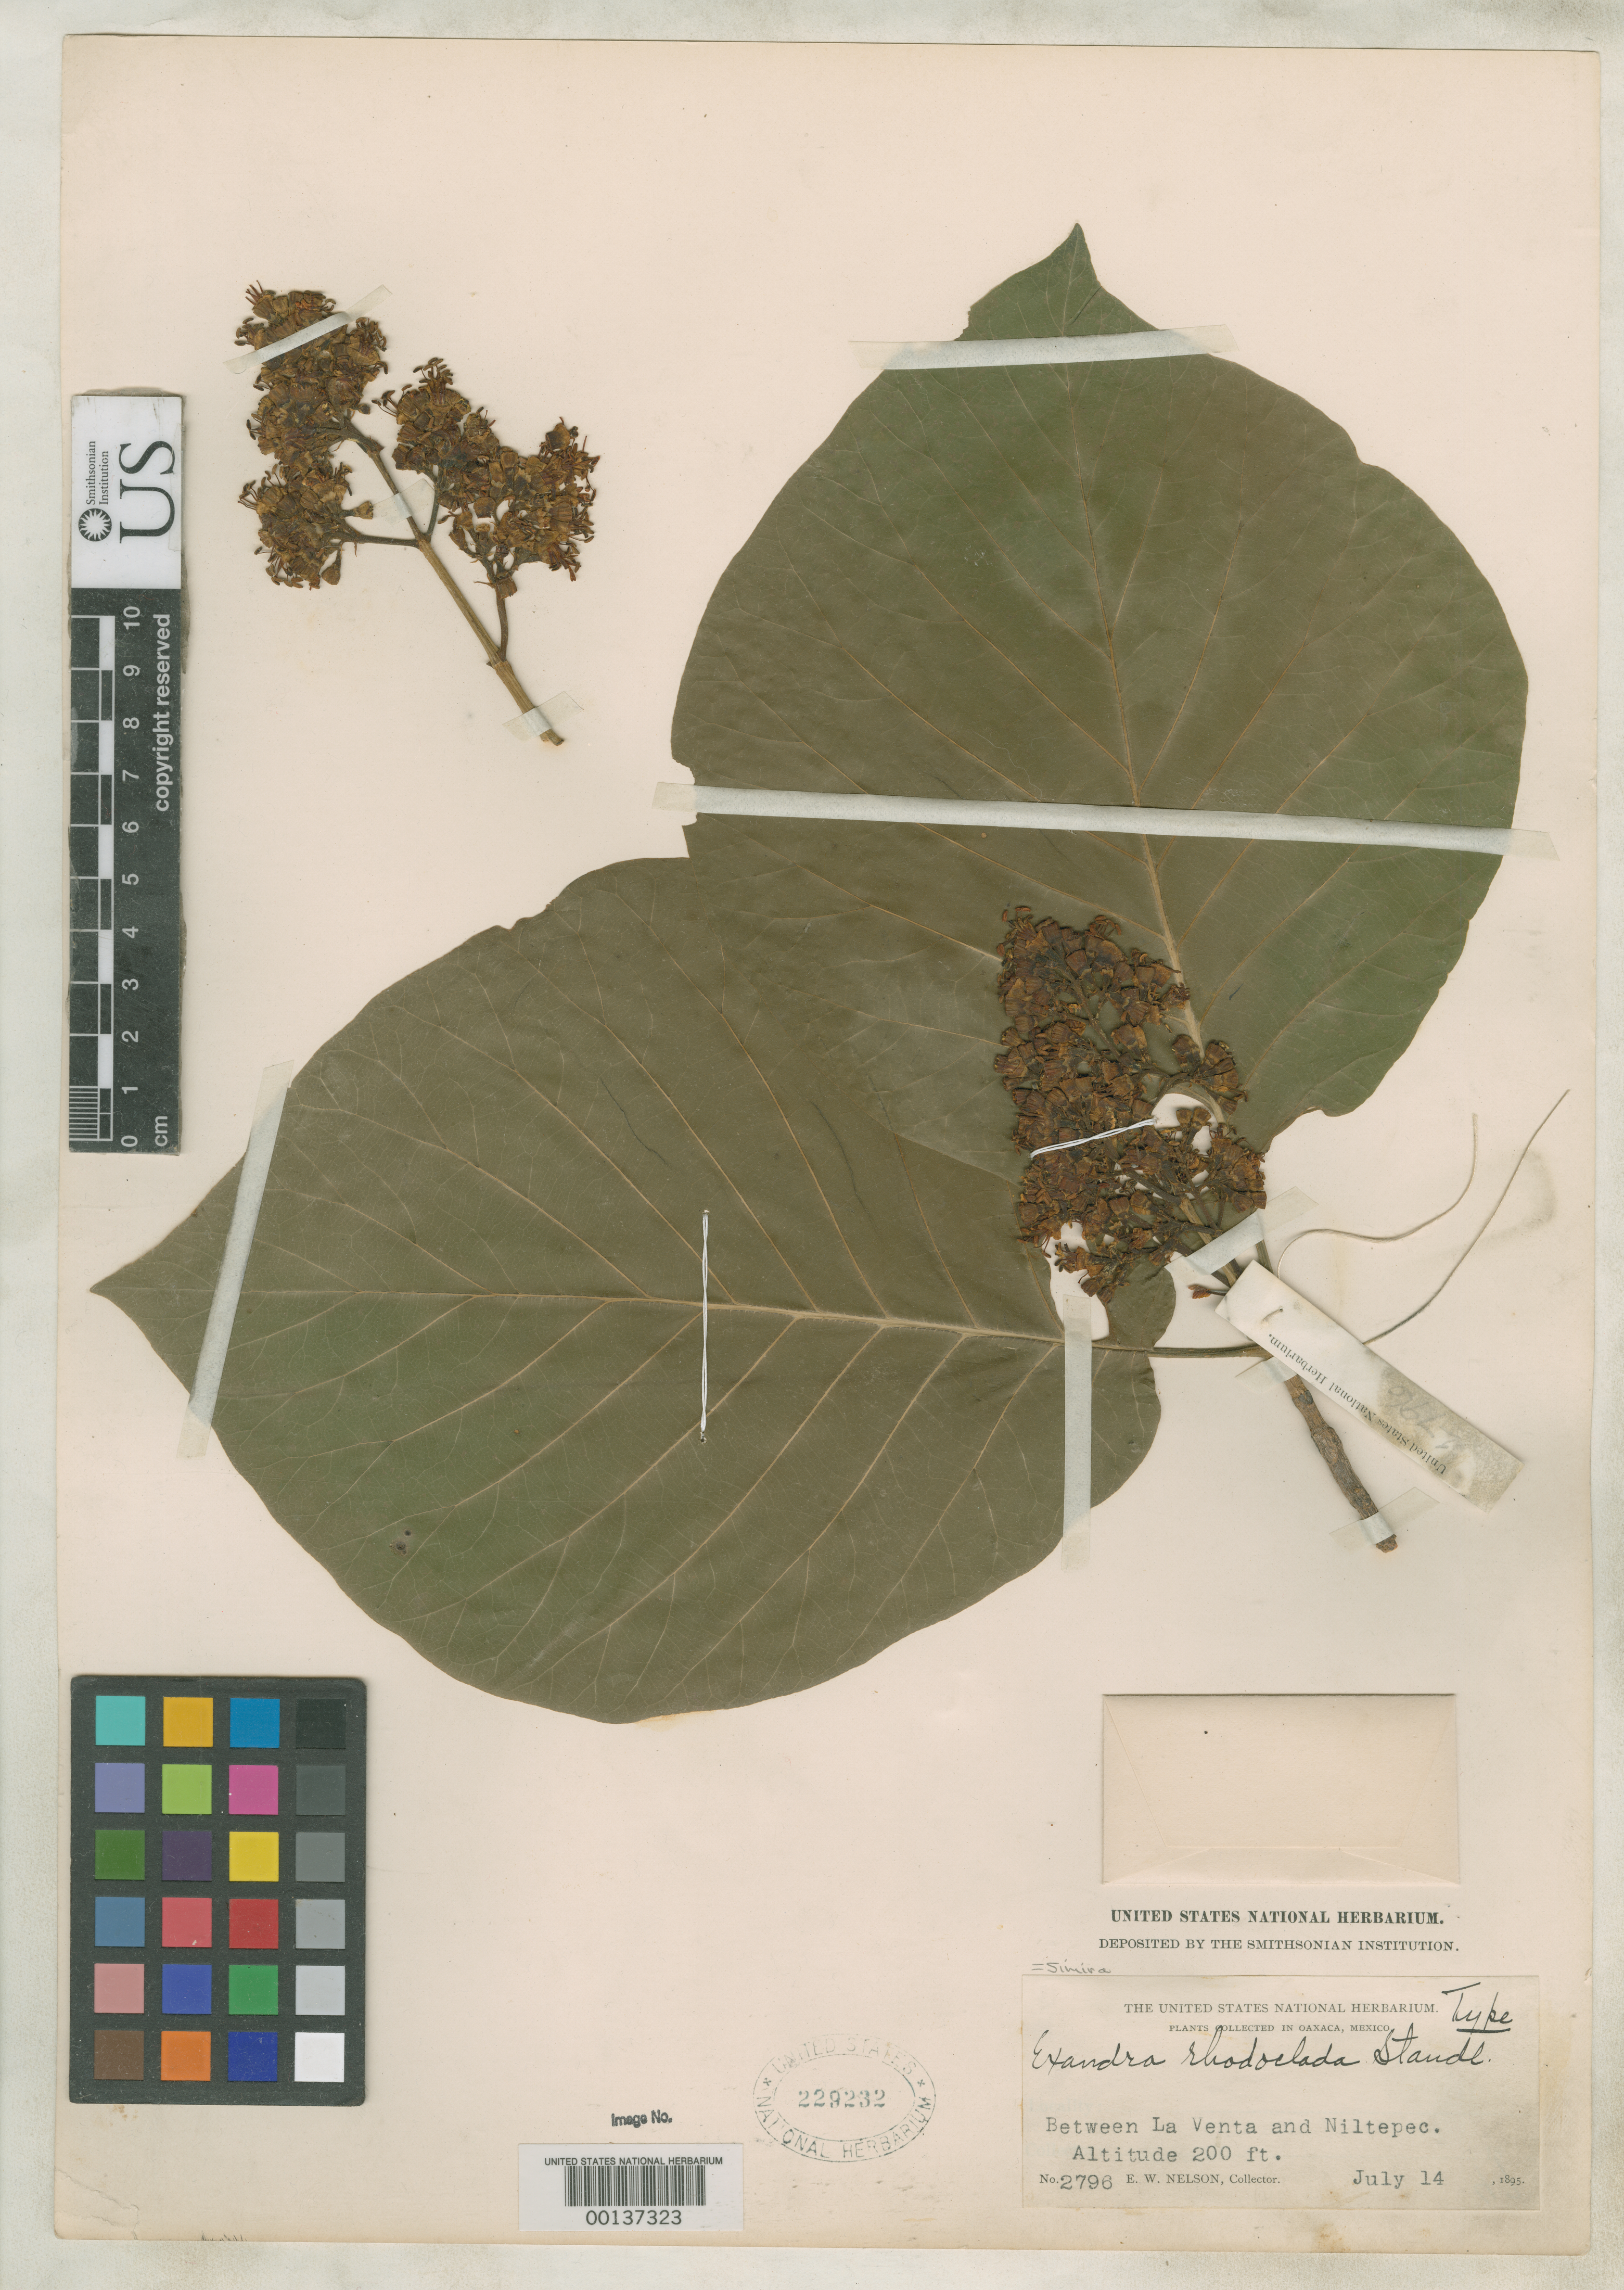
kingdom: Plantae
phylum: Tracheophyta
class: Magnoliopsida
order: Gentianales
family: Rubiaceae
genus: Exandra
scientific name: Exandra rhodoclada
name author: Standl.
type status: Holotype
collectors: E. W. Nelson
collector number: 2796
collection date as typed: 14 Jul 1895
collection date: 1895-07-14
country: Mexico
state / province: Oaxaca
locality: Between La Venta and Niltepec.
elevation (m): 60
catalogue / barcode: US 229232